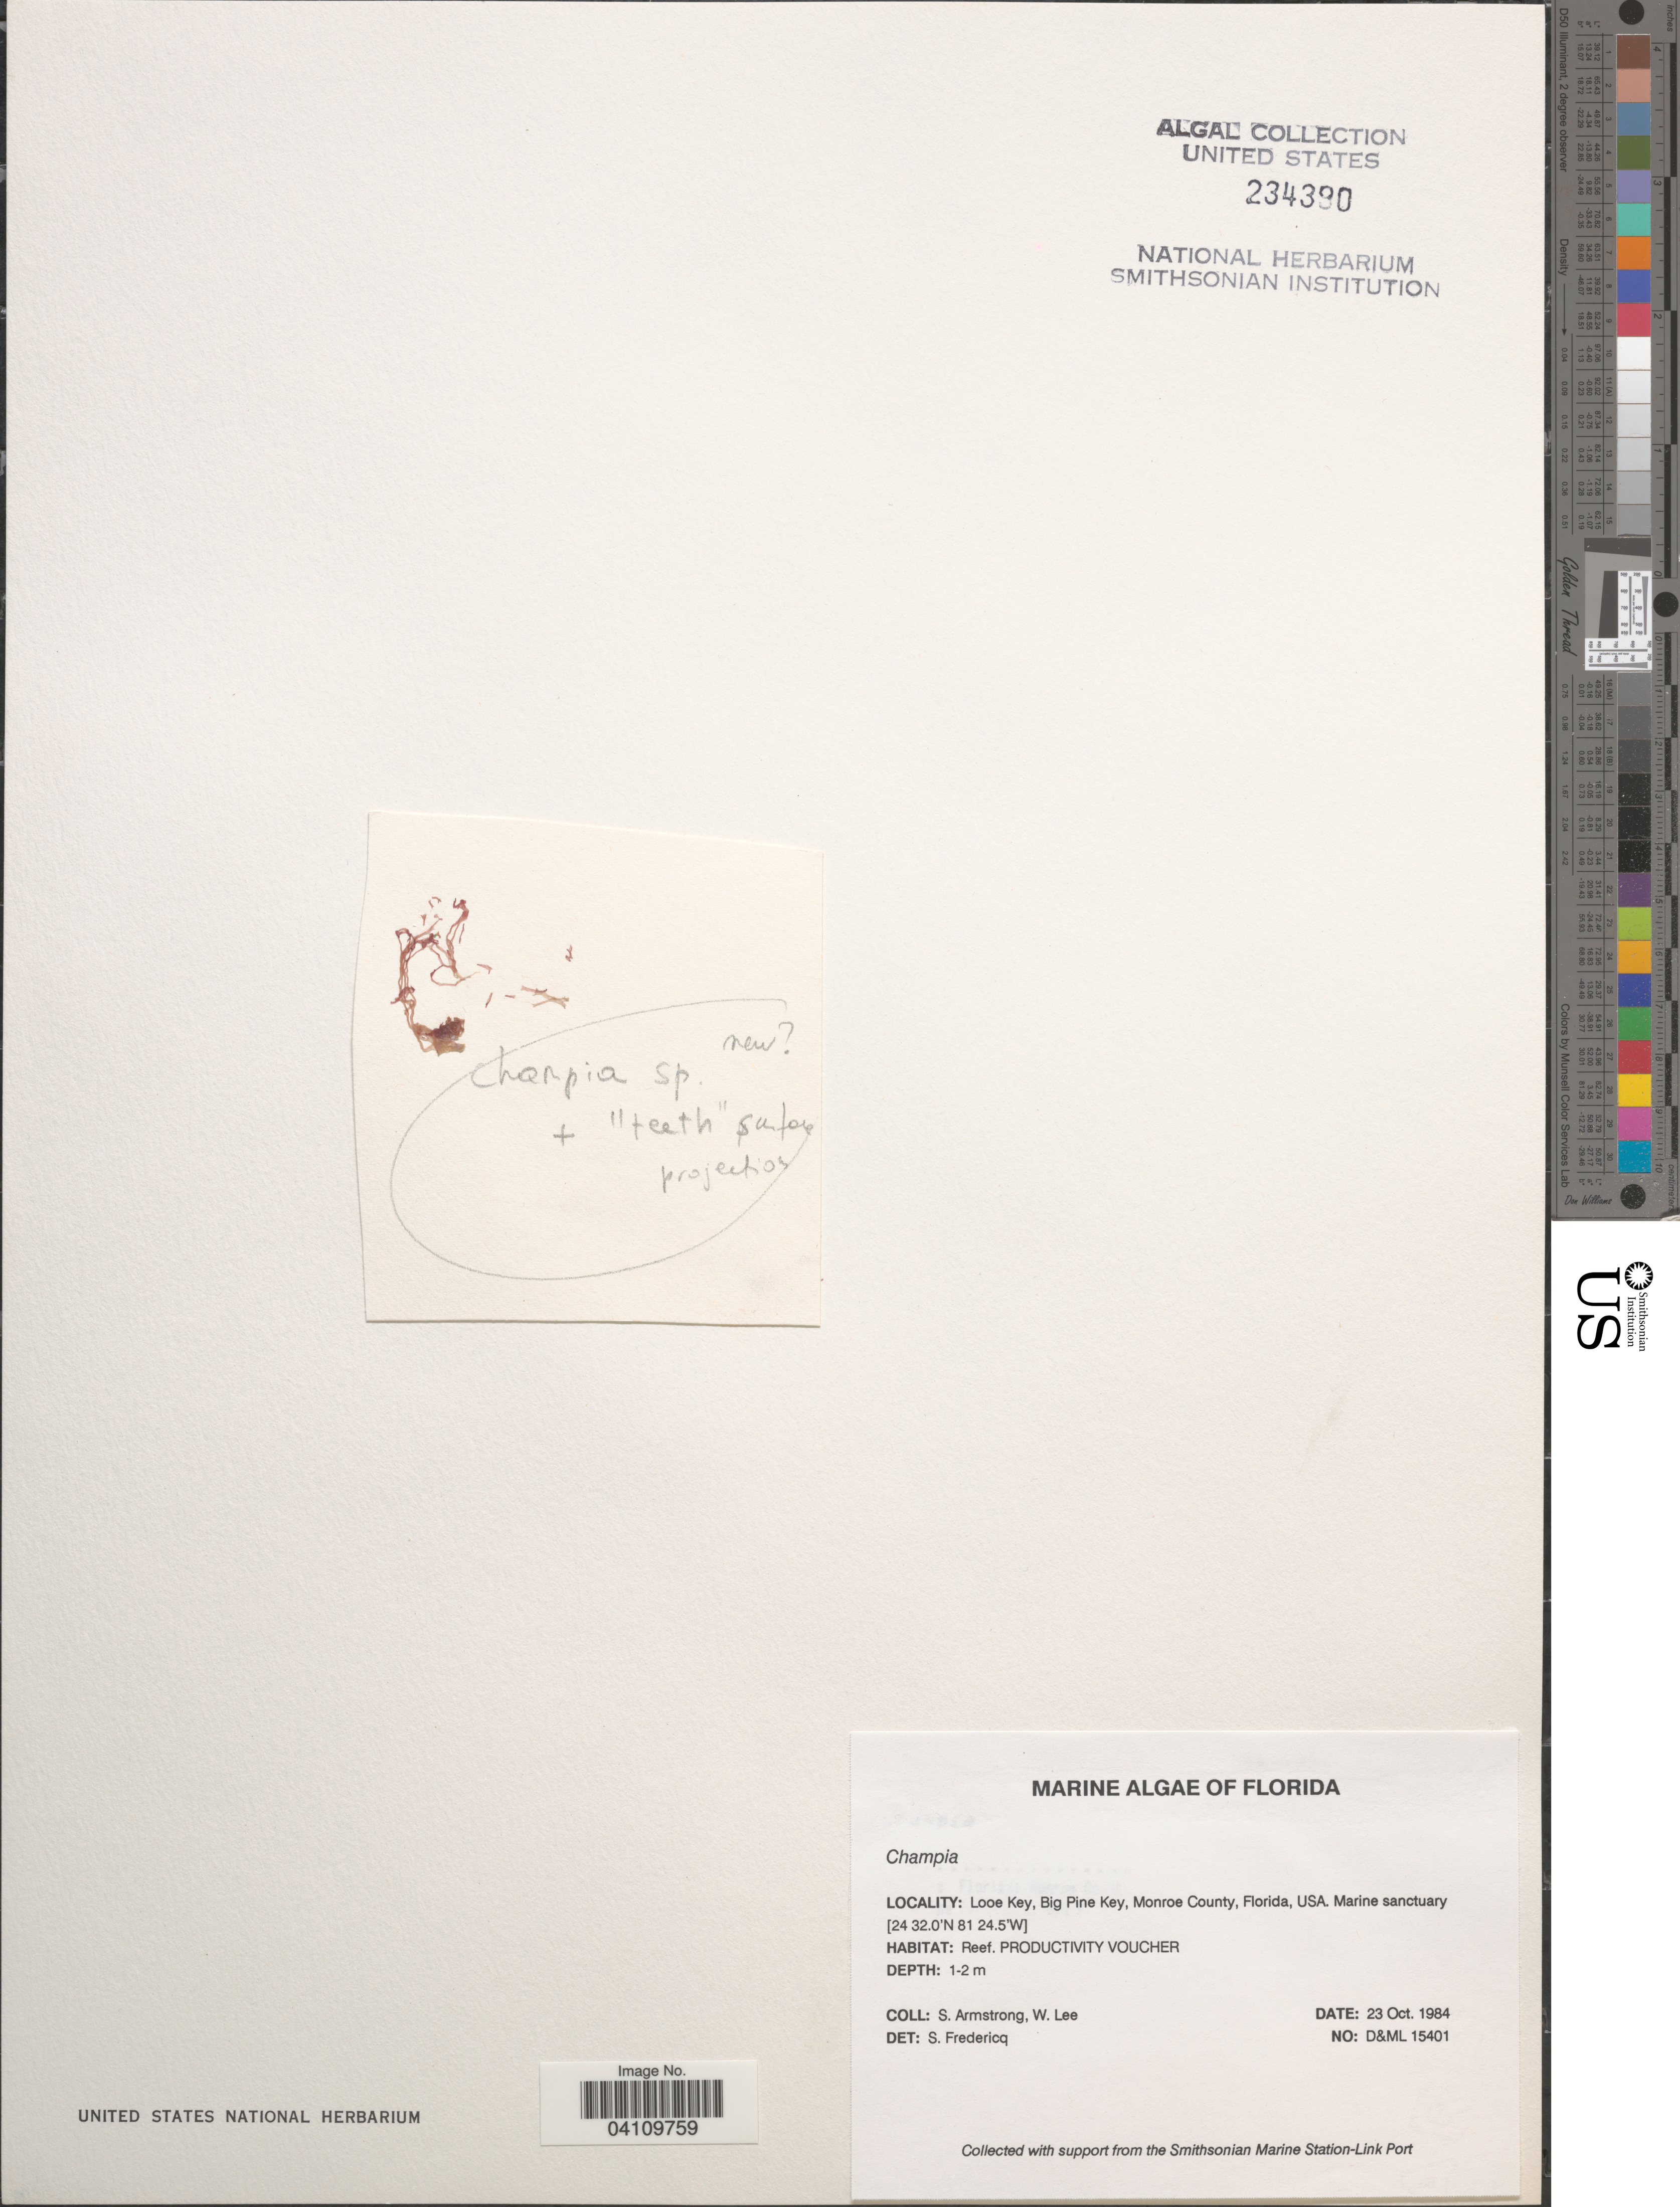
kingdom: Plantae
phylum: Rhodophyta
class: Florideophyceae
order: Rhodymeniales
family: Champiaceae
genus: Champia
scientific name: Champia sp.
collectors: S. Armstrong & W. Lee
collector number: D&ML 15401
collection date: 1984-10-23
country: United States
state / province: Florida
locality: Looe Key, Big Pine Key, Monroe County. Marine Sanctuary.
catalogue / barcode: US 234390